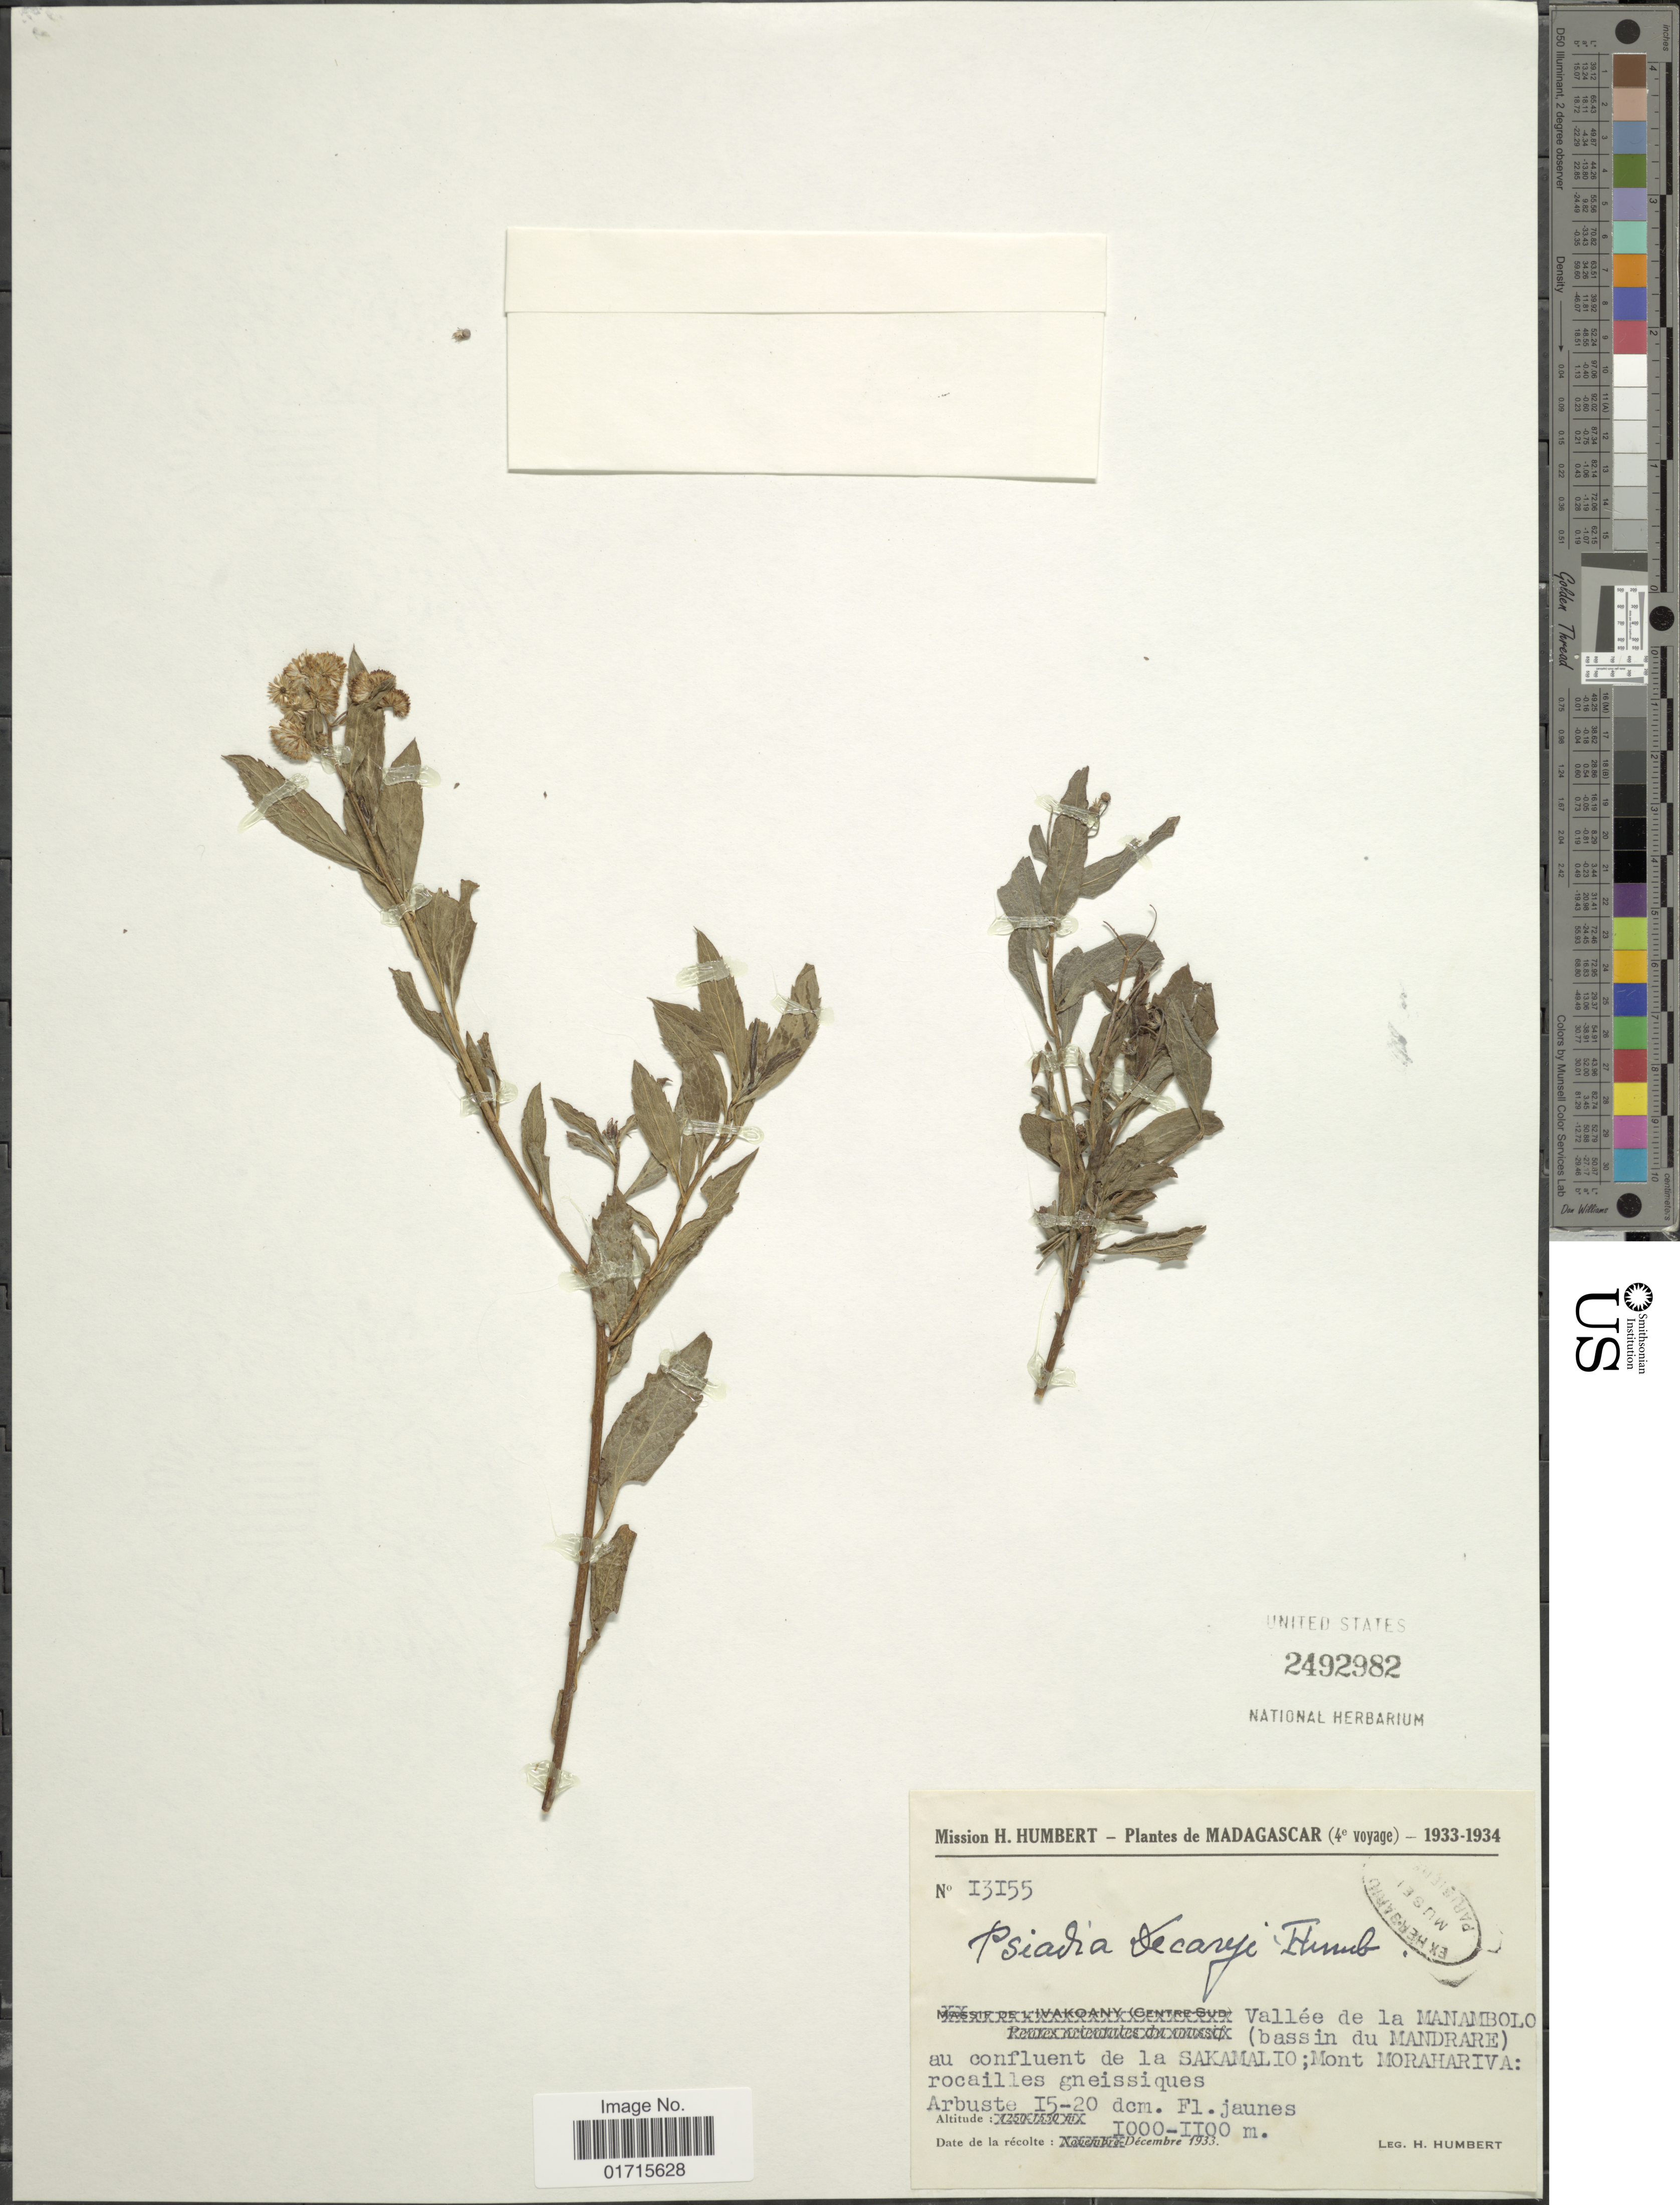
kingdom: Plantae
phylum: Tracheophyta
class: Magnoliopsida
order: Asterales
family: Asteraceae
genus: Psiadia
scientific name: Psiadia decaryi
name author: Humbert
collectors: H. Humbert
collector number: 13155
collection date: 1933-12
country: Madagascar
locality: Madagascar. Vallee de la Manambolo (bassin du Mandrare) au confluent de la Sakamalio; Mont Morahariva:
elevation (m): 1000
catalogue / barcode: US 2492981